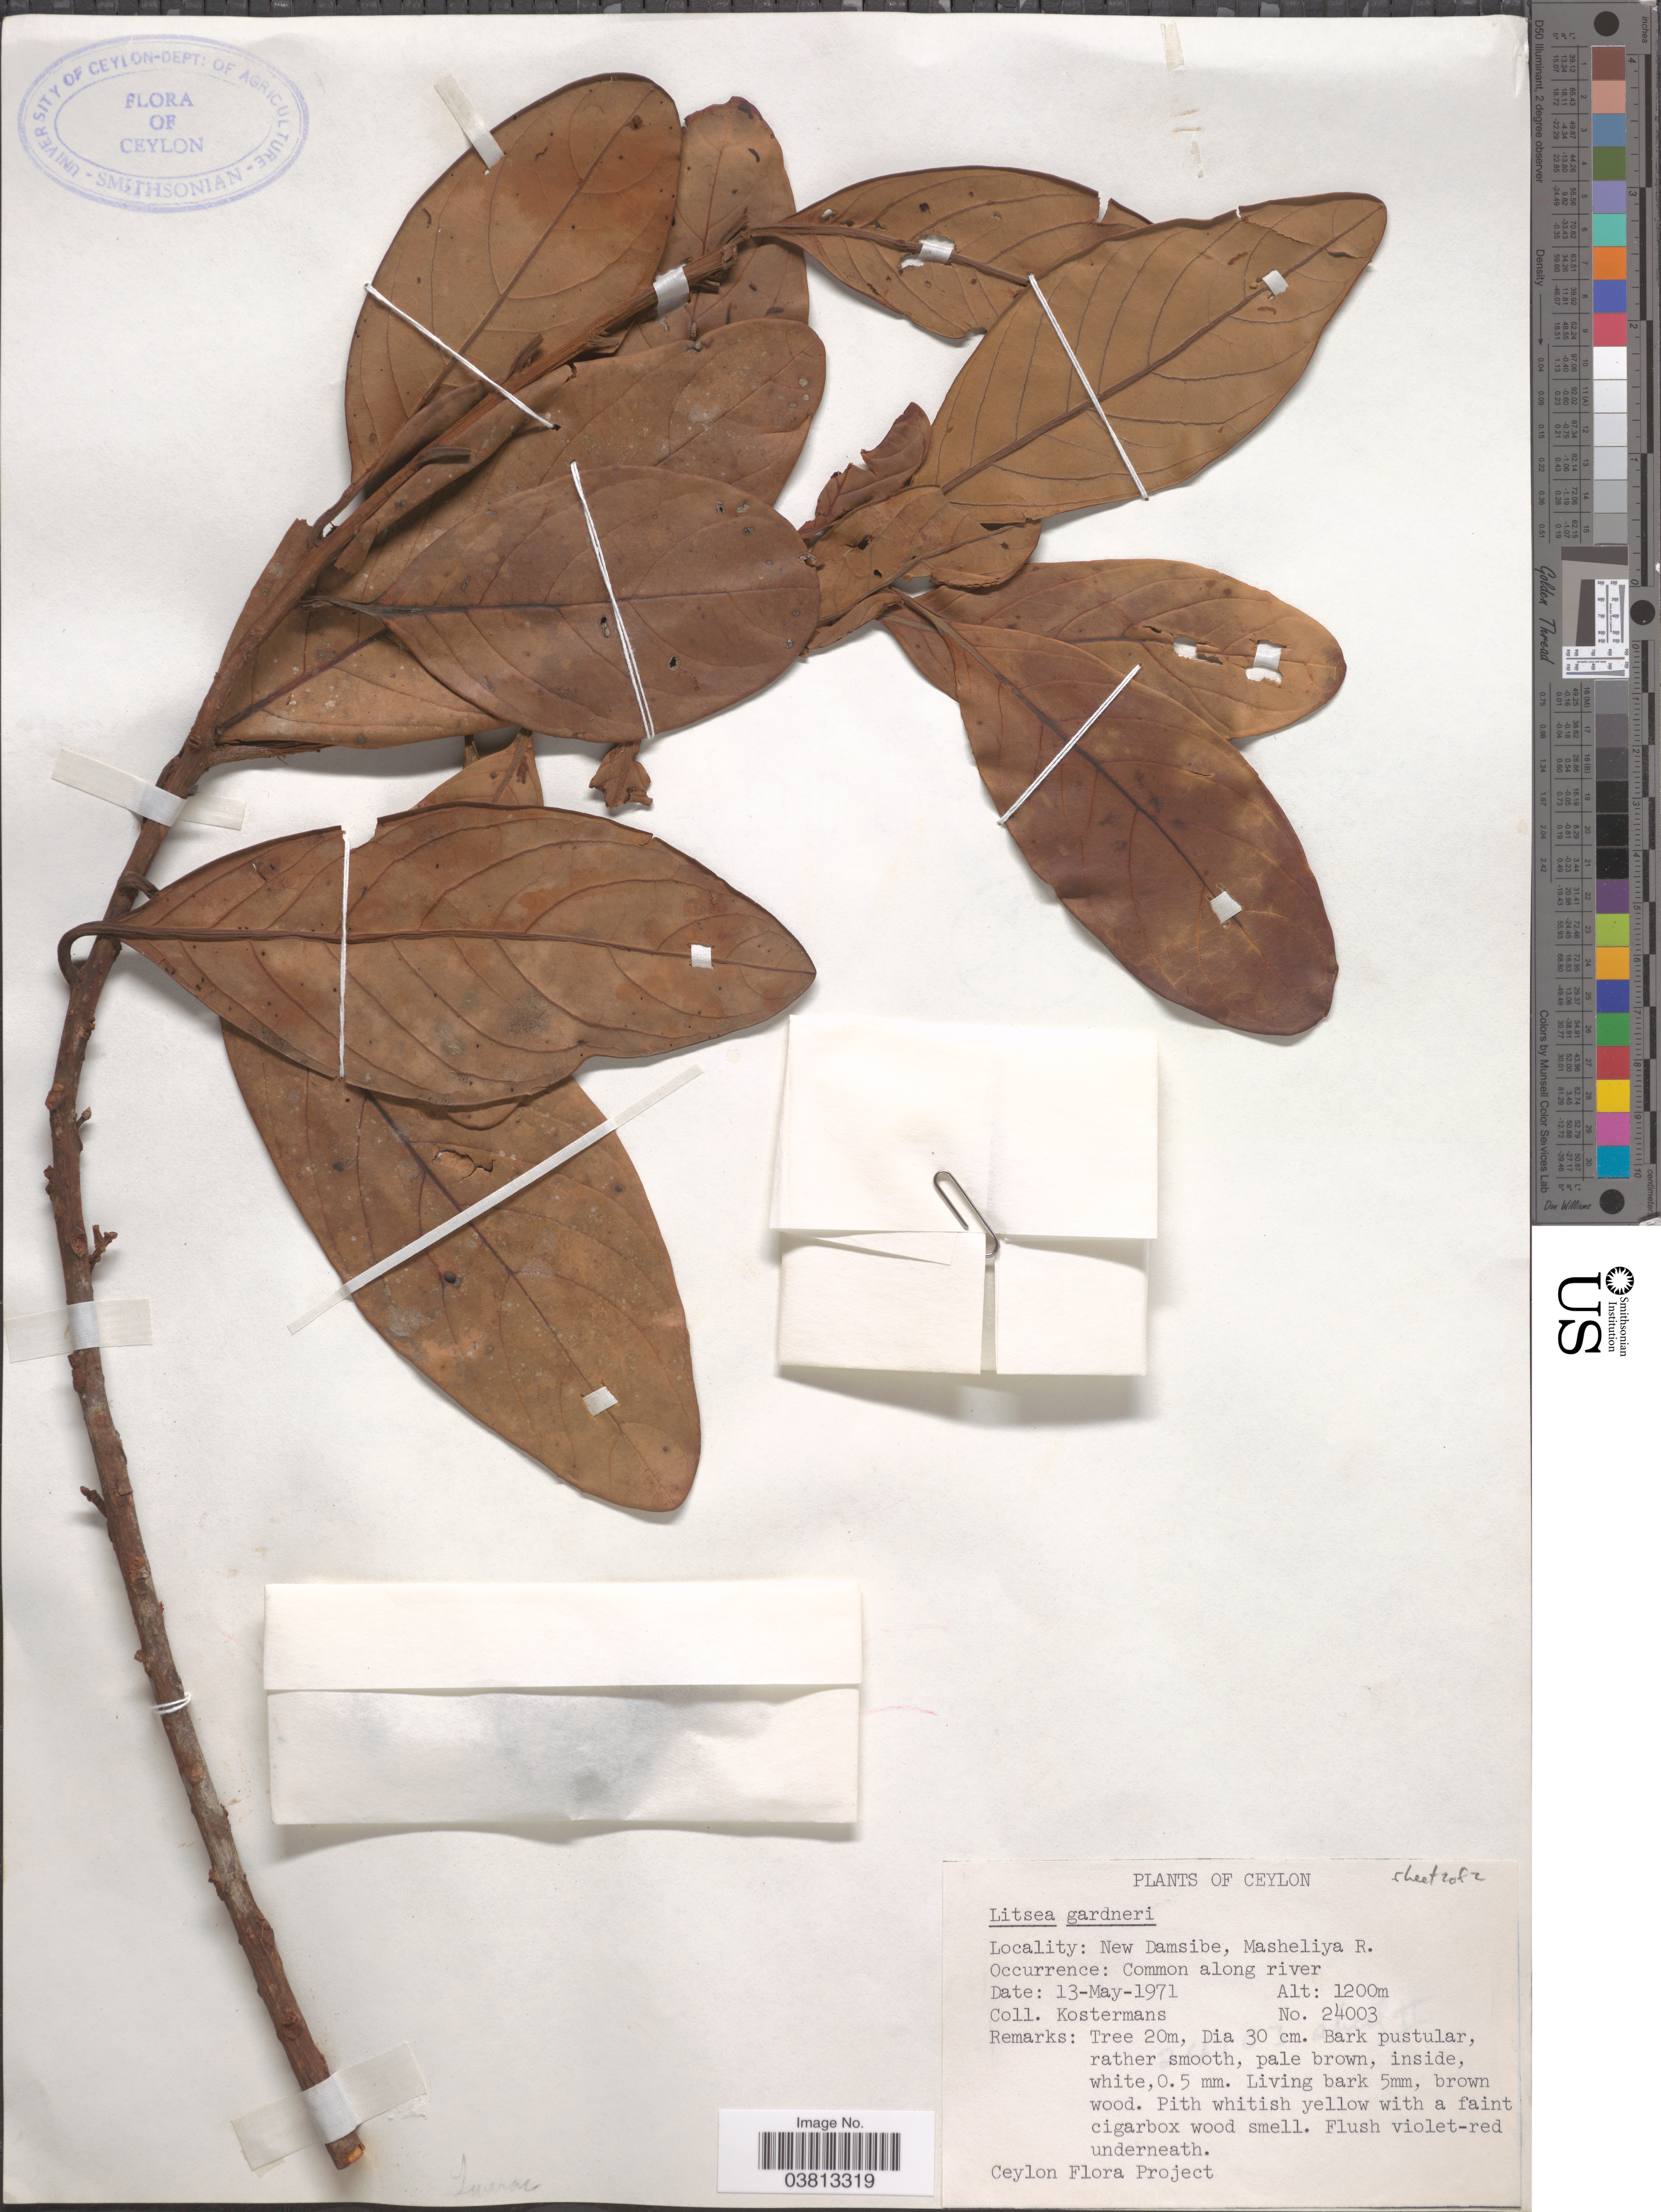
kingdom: Plantae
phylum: Tracheophyta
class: Magnoliopsida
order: Laurales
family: Lauraceae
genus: Litsea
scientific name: Litsea gardneri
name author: Meisn.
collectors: Kostermans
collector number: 24003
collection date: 1971-05-13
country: Sri Lanka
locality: Ceylon. New Damsibe, Masheliya R. Common along river.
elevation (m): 1200